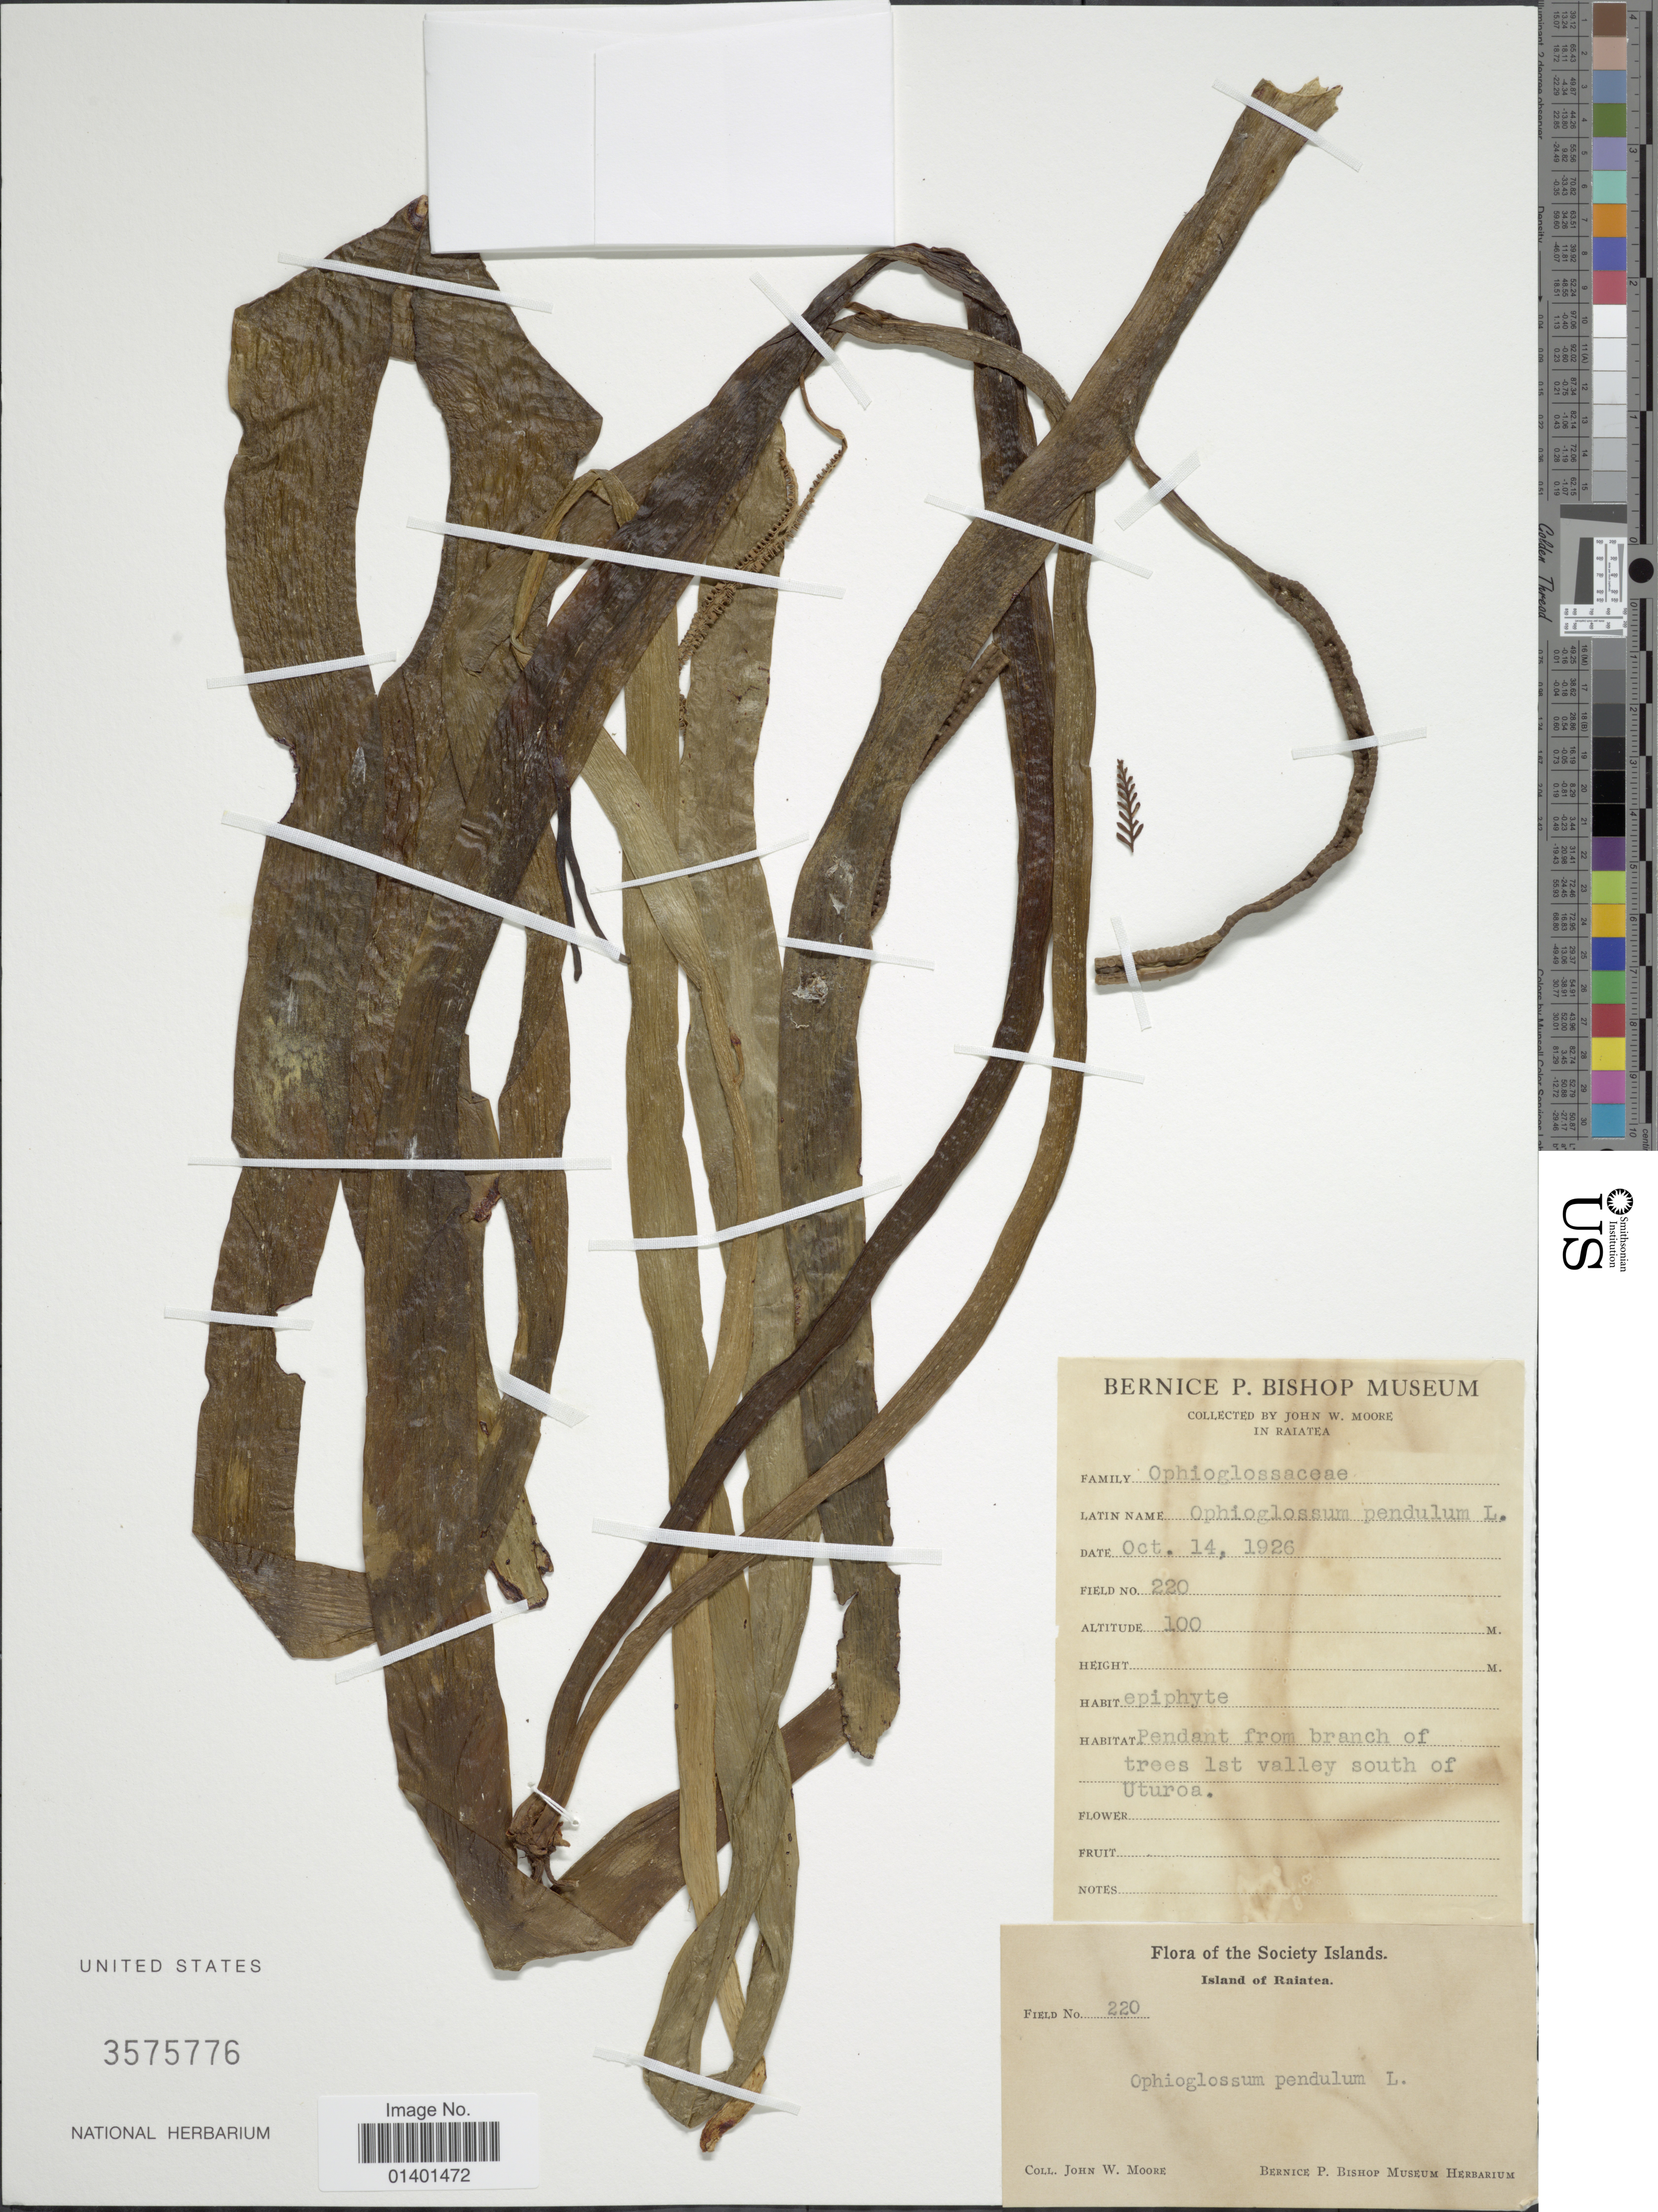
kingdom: Plantae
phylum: Tracheophyta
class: Polypodiopsida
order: Ophioglossales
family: Ophioglossaceae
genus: Ophioderma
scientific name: Ophioderma pendulum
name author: (L.) C. Presl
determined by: Wagner, W. L., (BOT), Smithsonian Institution - National Museum of Natural History (UNITED STATES)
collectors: J. W. Moore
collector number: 220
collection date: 1926-10-14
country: French Polynesia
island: Raiatea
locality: Society islands, island of Raiatea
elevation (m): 100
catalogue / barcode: US 3575776